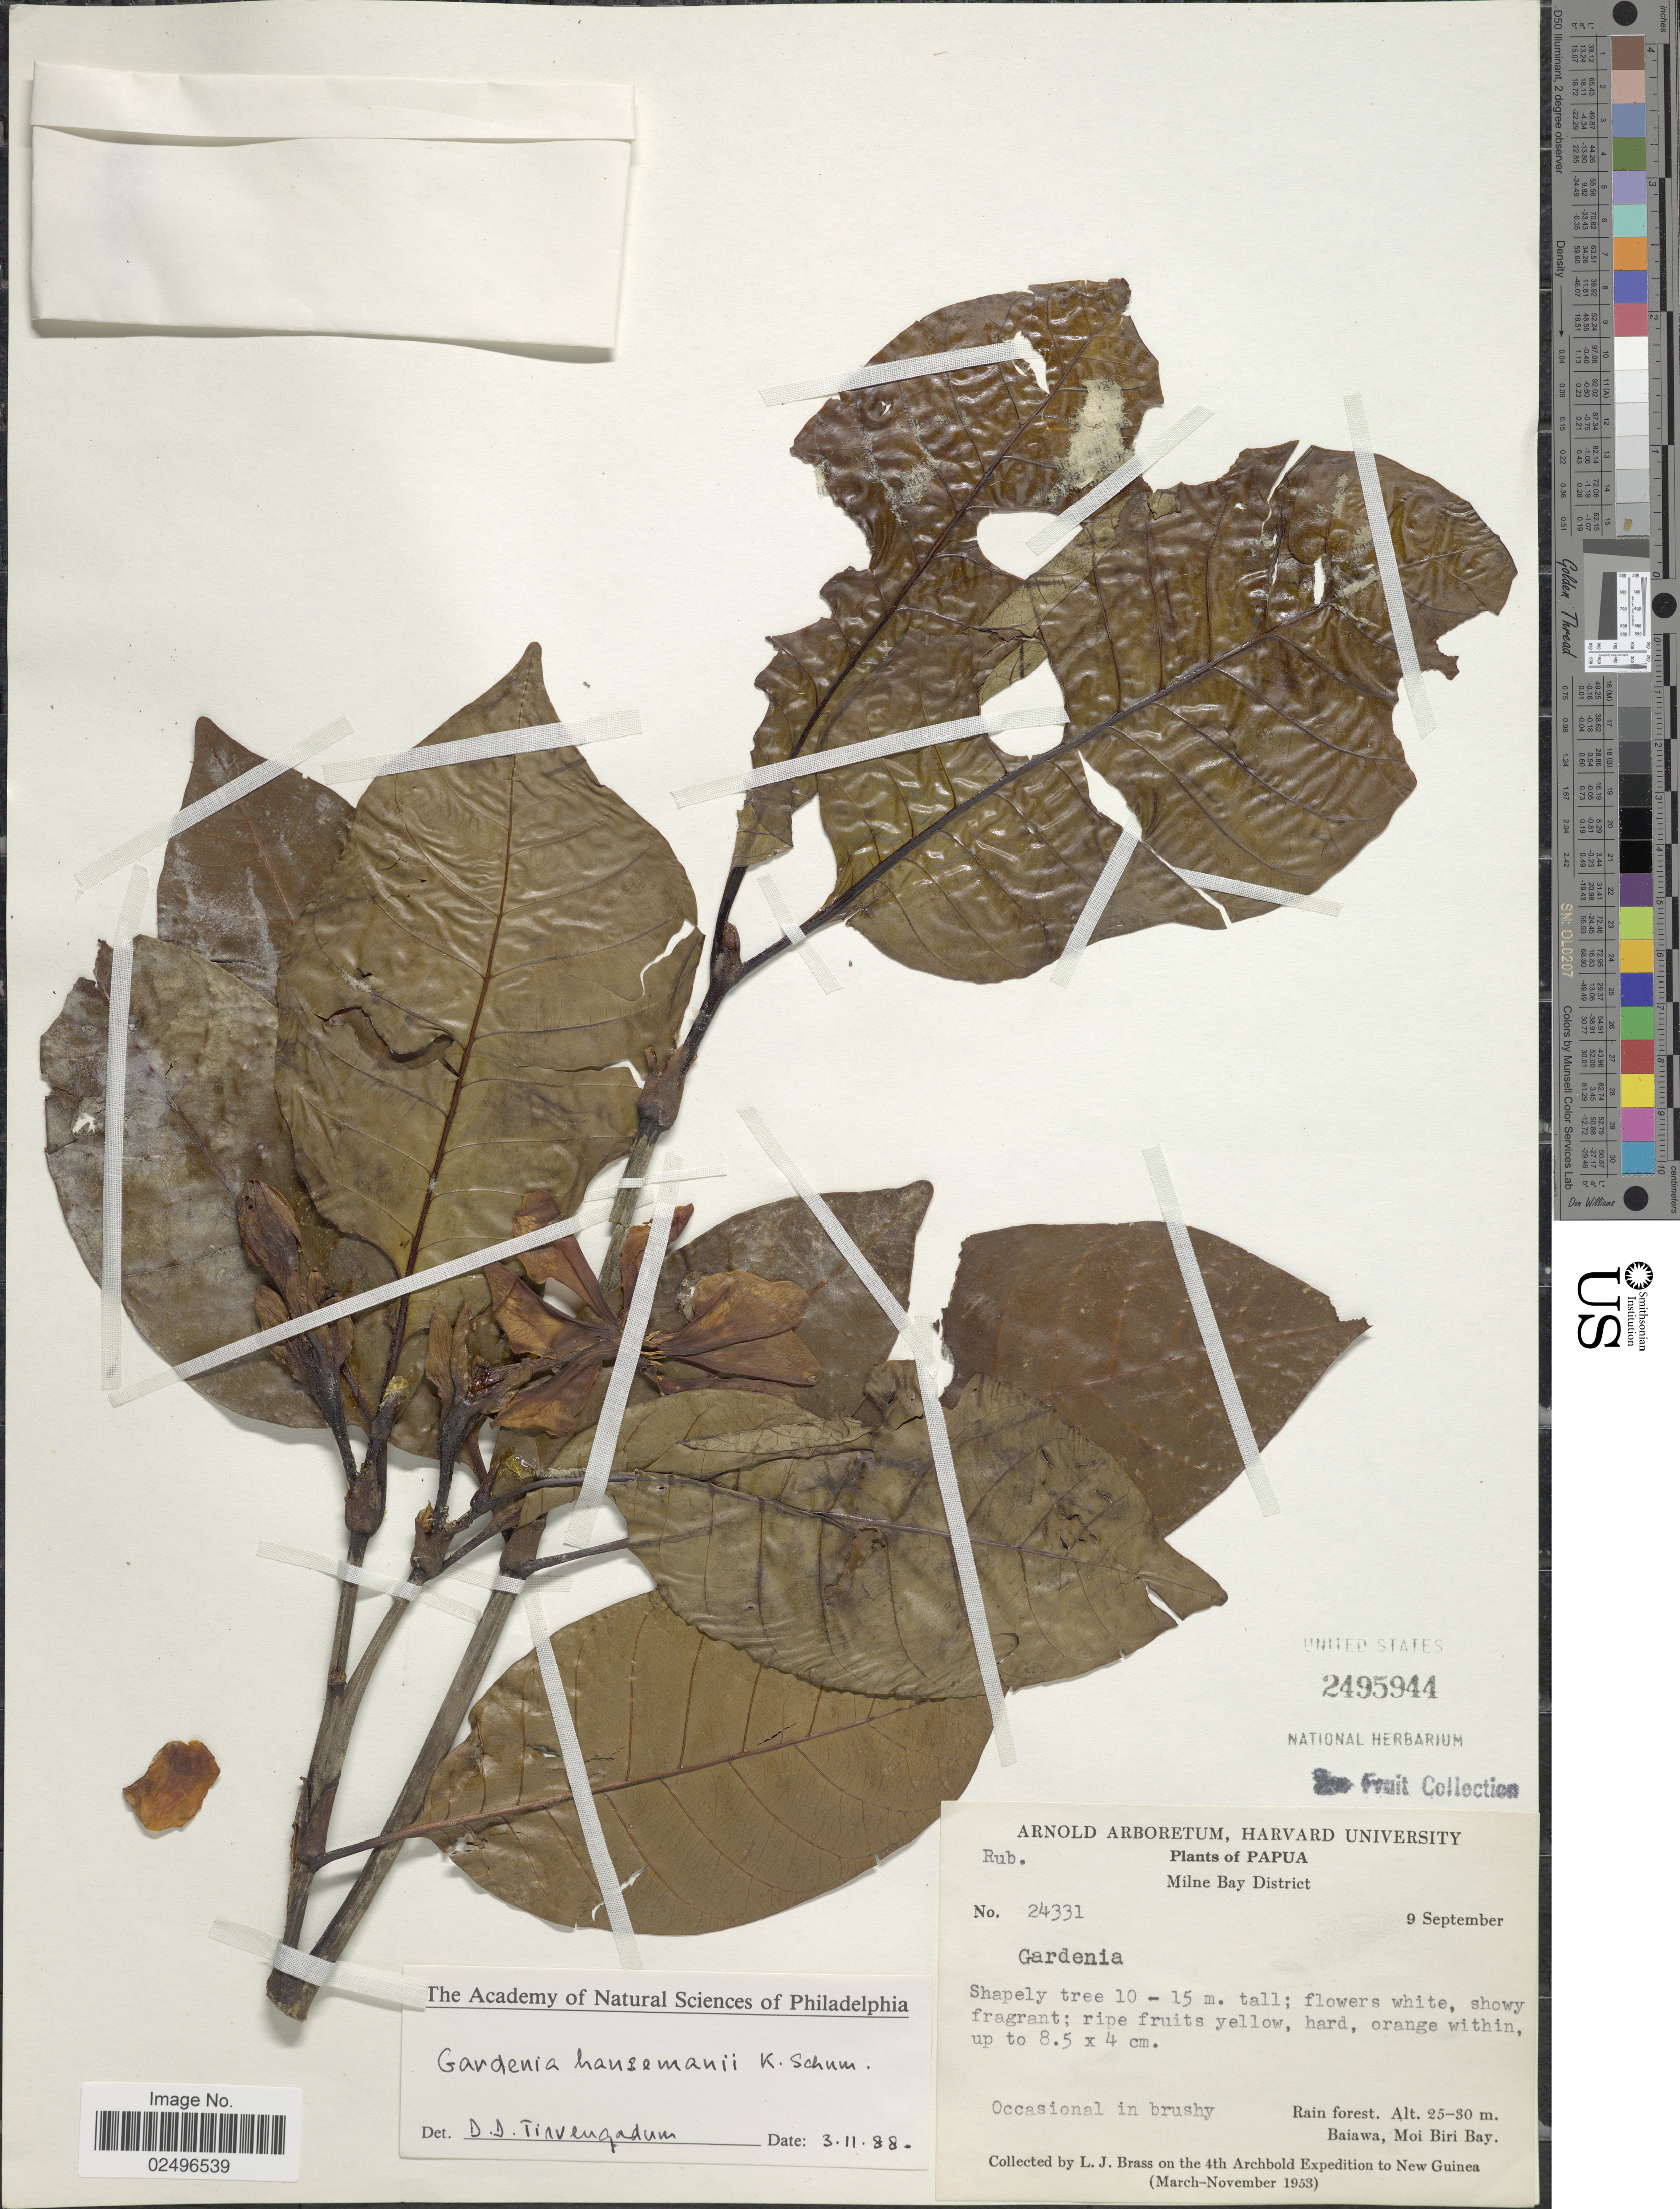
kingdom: Plantae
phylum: Tracheophyta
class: Magnoliopsida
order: Gentianales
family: Rubiaceae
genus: Gardenia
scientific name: Gardenia hauseman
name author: K. Schum.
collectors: L. J. Brass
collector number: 24331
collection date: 1953-09-09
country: Papua New Guinea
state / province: Milne Bay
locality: Papua, Milne Bay District, Rain Forest, Baiawa, Moi Biri Bay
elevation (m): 25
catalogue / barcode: US 2495944